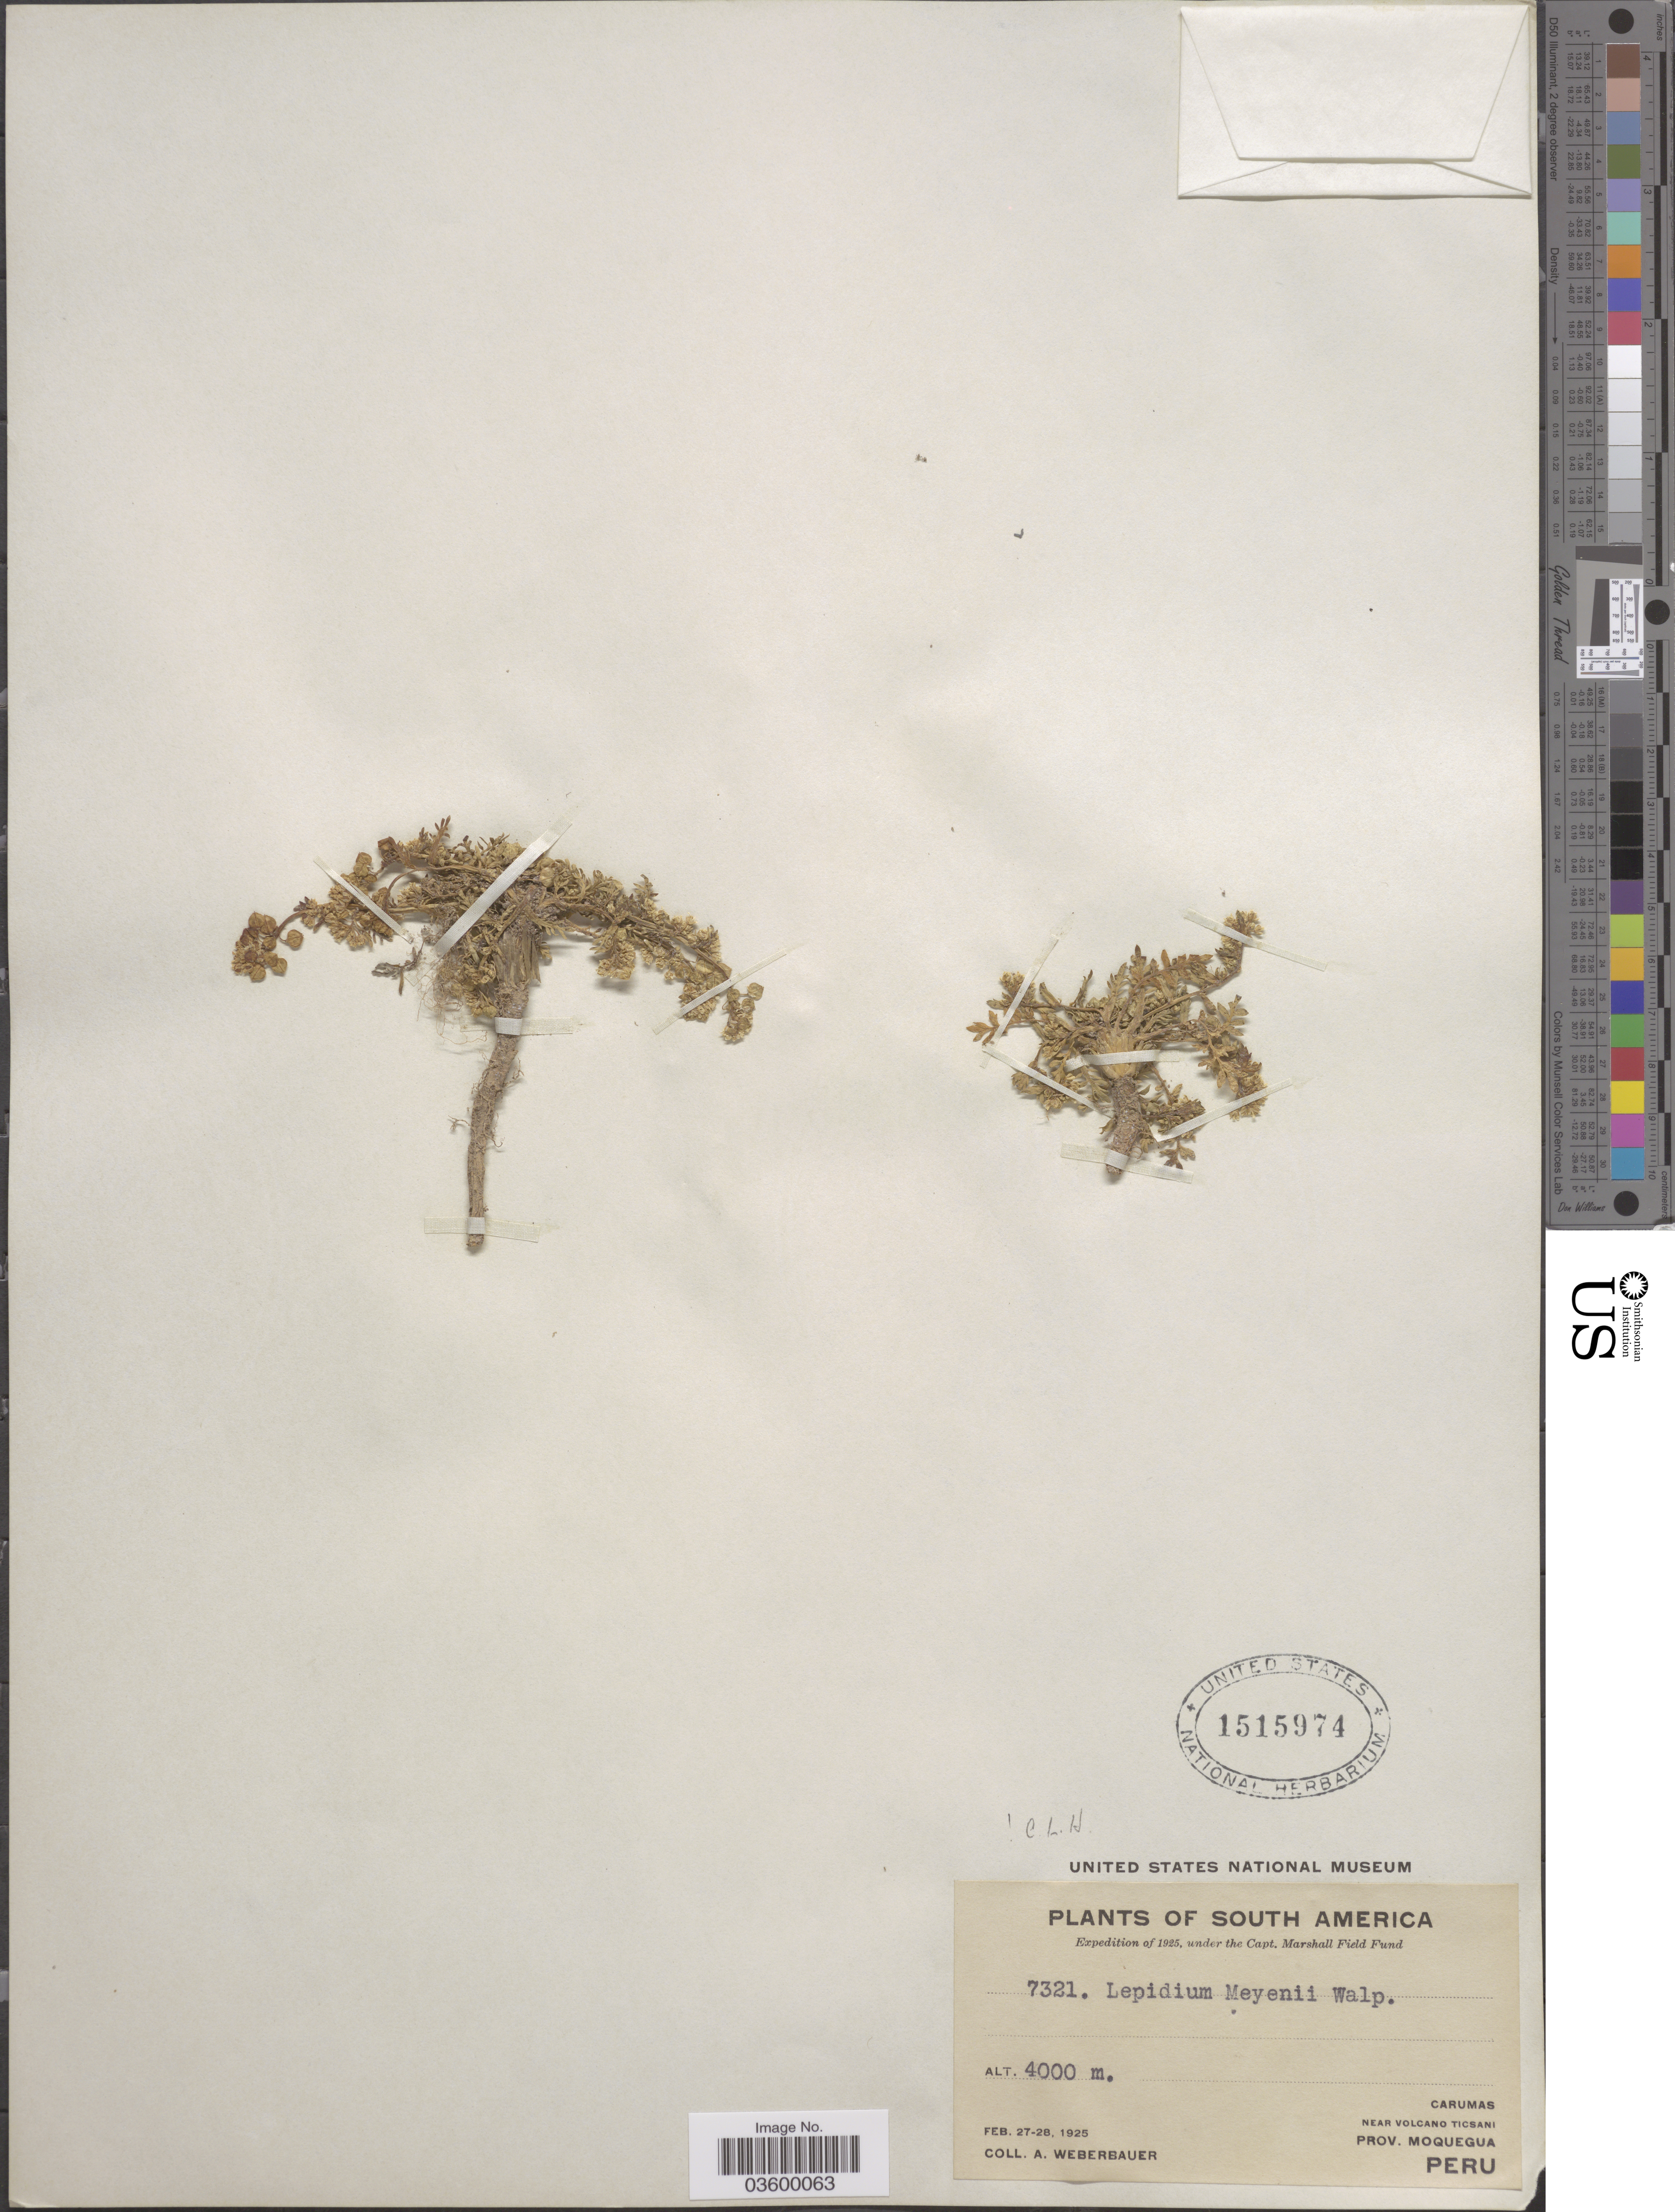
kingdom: Plantae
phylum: Tracheophyta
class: Magnoliopsida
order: Brassicales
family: Brassicaceae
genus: Lepidium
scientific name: Lepidium meyenii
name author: Walp.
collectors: A. Weberbauer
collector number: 7321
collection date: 1925-02-27/1925-02-28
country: Peru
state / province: Moquegua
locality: Carumas. Near Volcano Ticsani.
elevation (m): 4000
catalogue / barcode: US 1515974